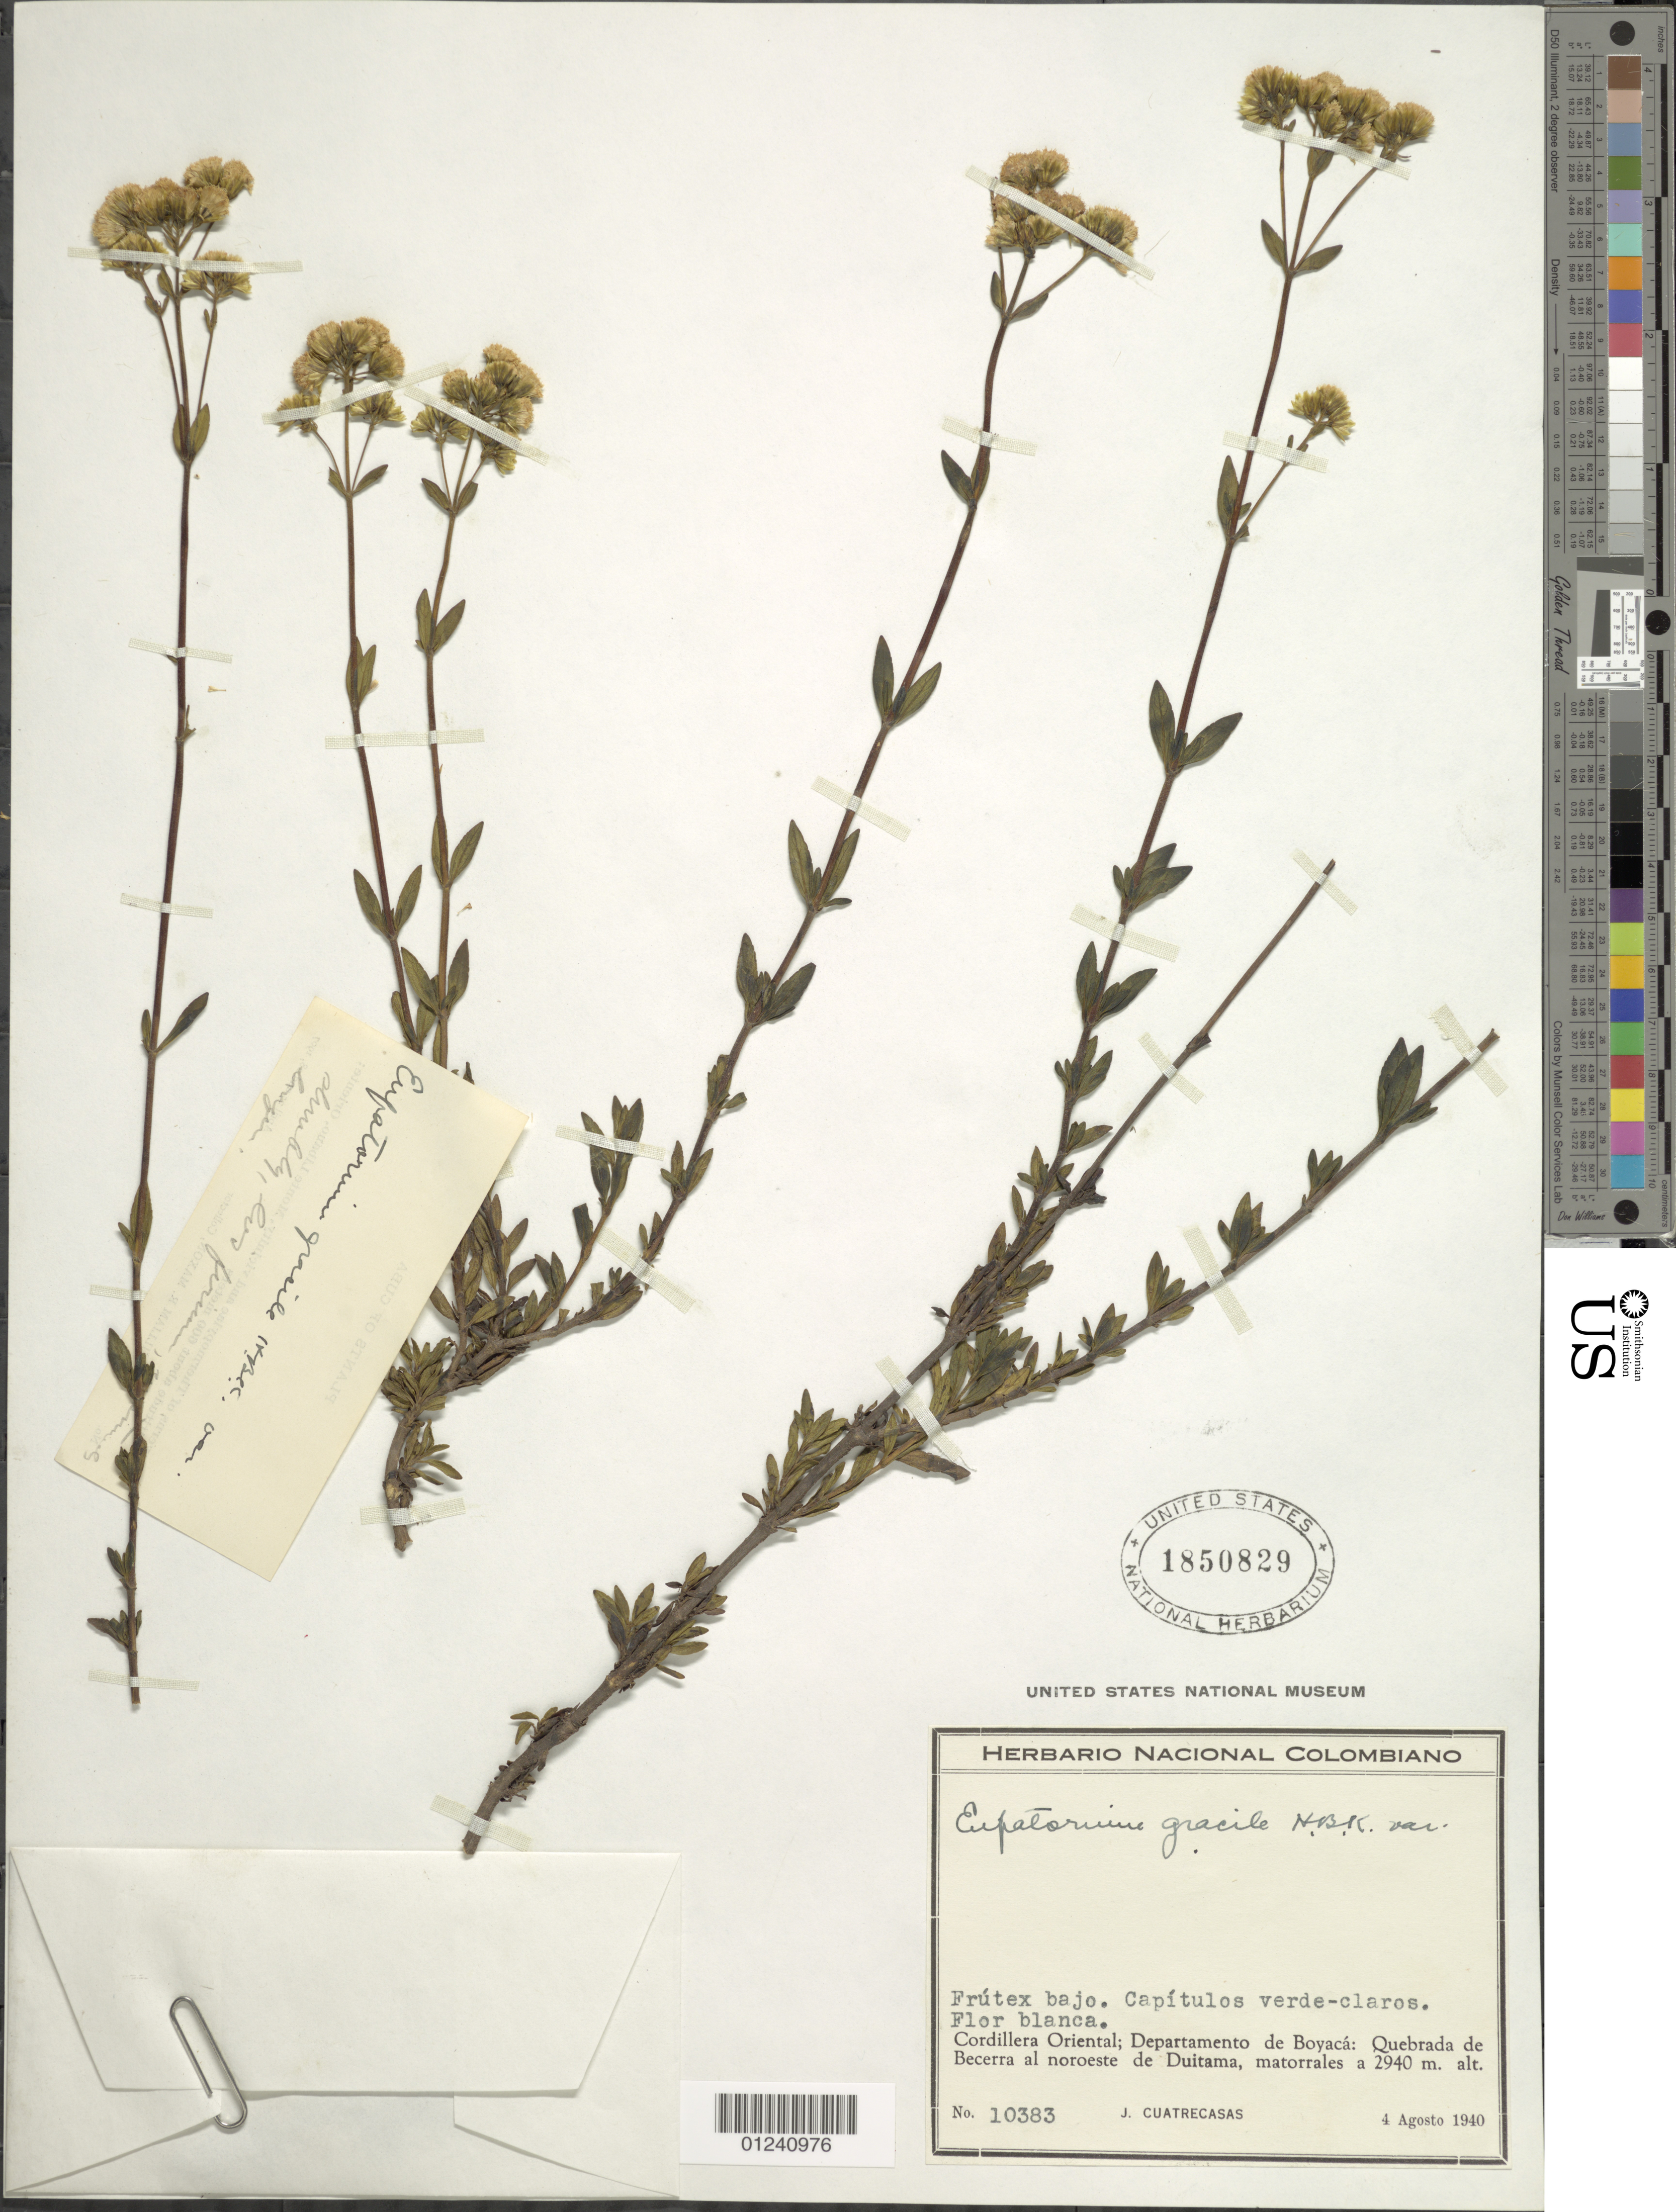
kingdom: Plantae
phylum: Tracheophyta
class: Magnoliopsida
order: Asterales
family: Asteraceae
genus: Ageratina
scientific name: Ageratina gracilis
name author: (Kunth) R.M. King & H. Rob.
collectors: J. Cuatrecasas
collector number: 10383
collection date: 1940-08-04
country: Colombia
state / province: Boyacá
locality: Quebrada de Becerra al noroeste de Duitama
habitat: matorrales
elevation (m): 2940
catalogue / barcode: US 1850829